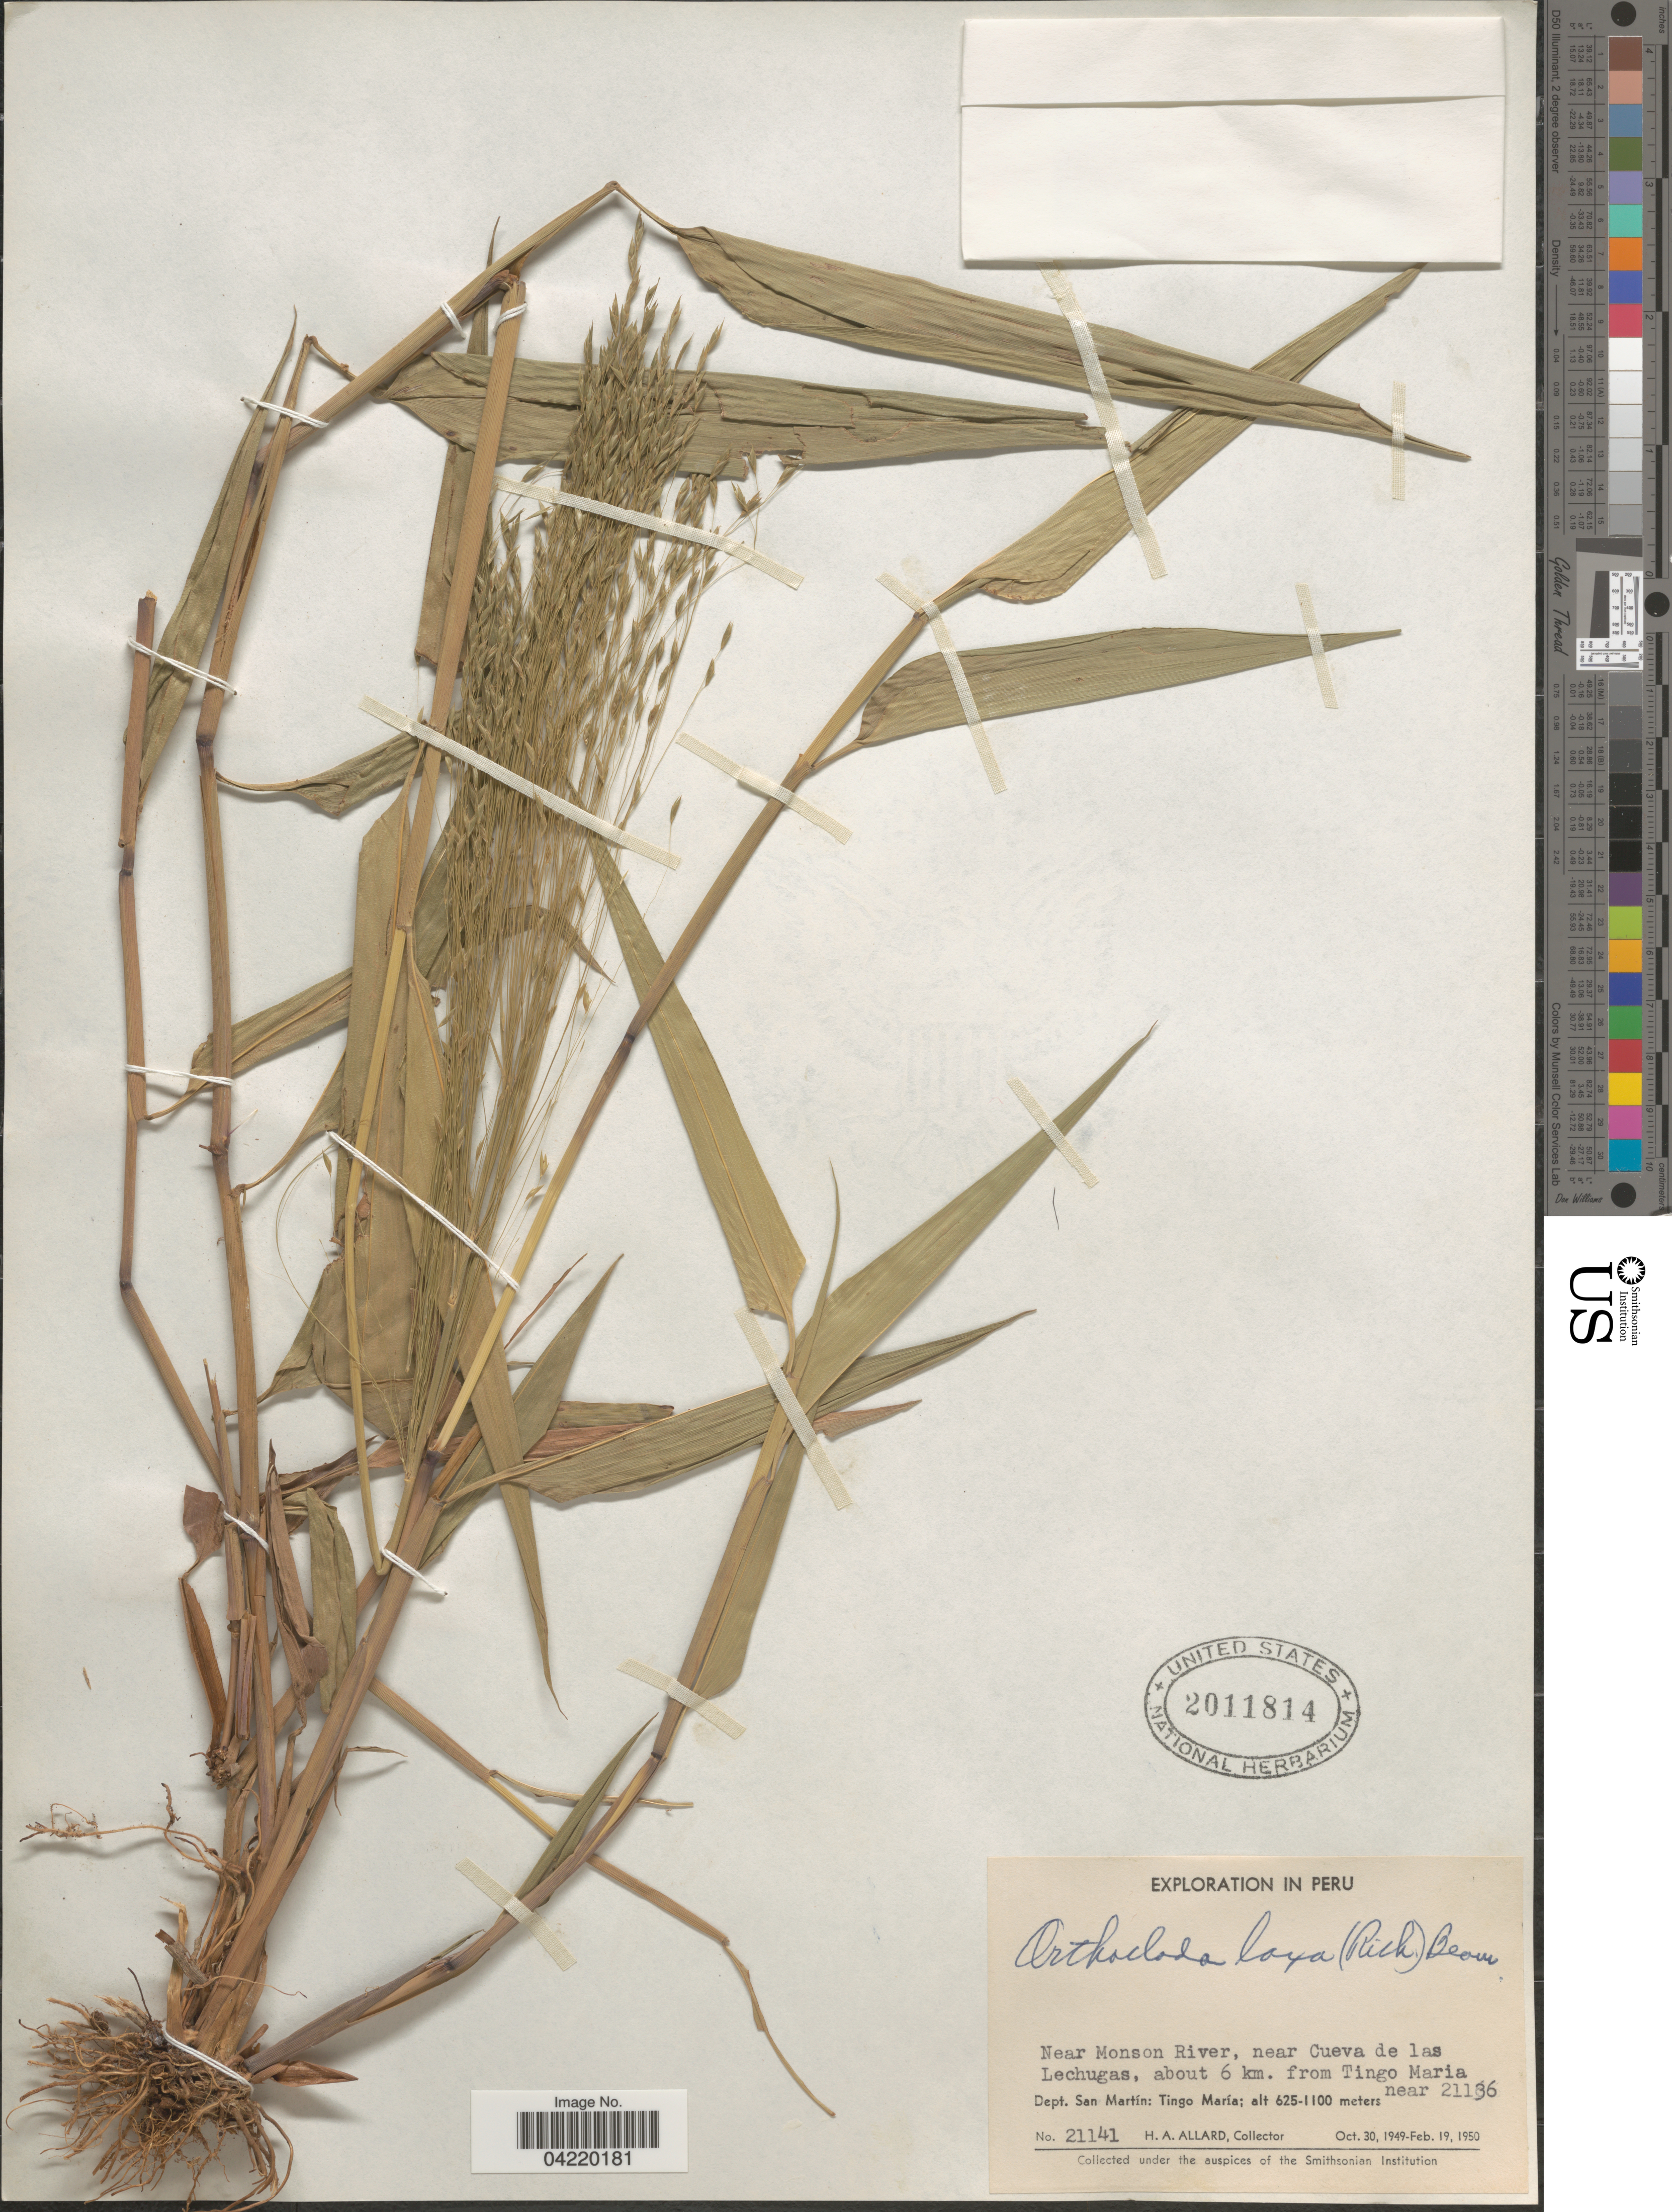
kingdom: Plantae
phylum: Tracheophyta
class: Liliopsida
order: Poales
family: Poaceae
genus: Orthoclada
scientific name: Orthoclada laxa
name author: P. Beauv.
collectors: H. A. Allard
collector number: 21141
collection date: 1949-10-30/1950-02-19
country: Peru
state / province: San Martín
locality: Exploration in Peru. Near Monson River, near Cueva de las Lechugas, about 6 km. from Tingo Maria near 21136. Dept. San Martín: Tingo María.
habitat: near river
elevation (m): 625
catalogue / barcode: US 2011814